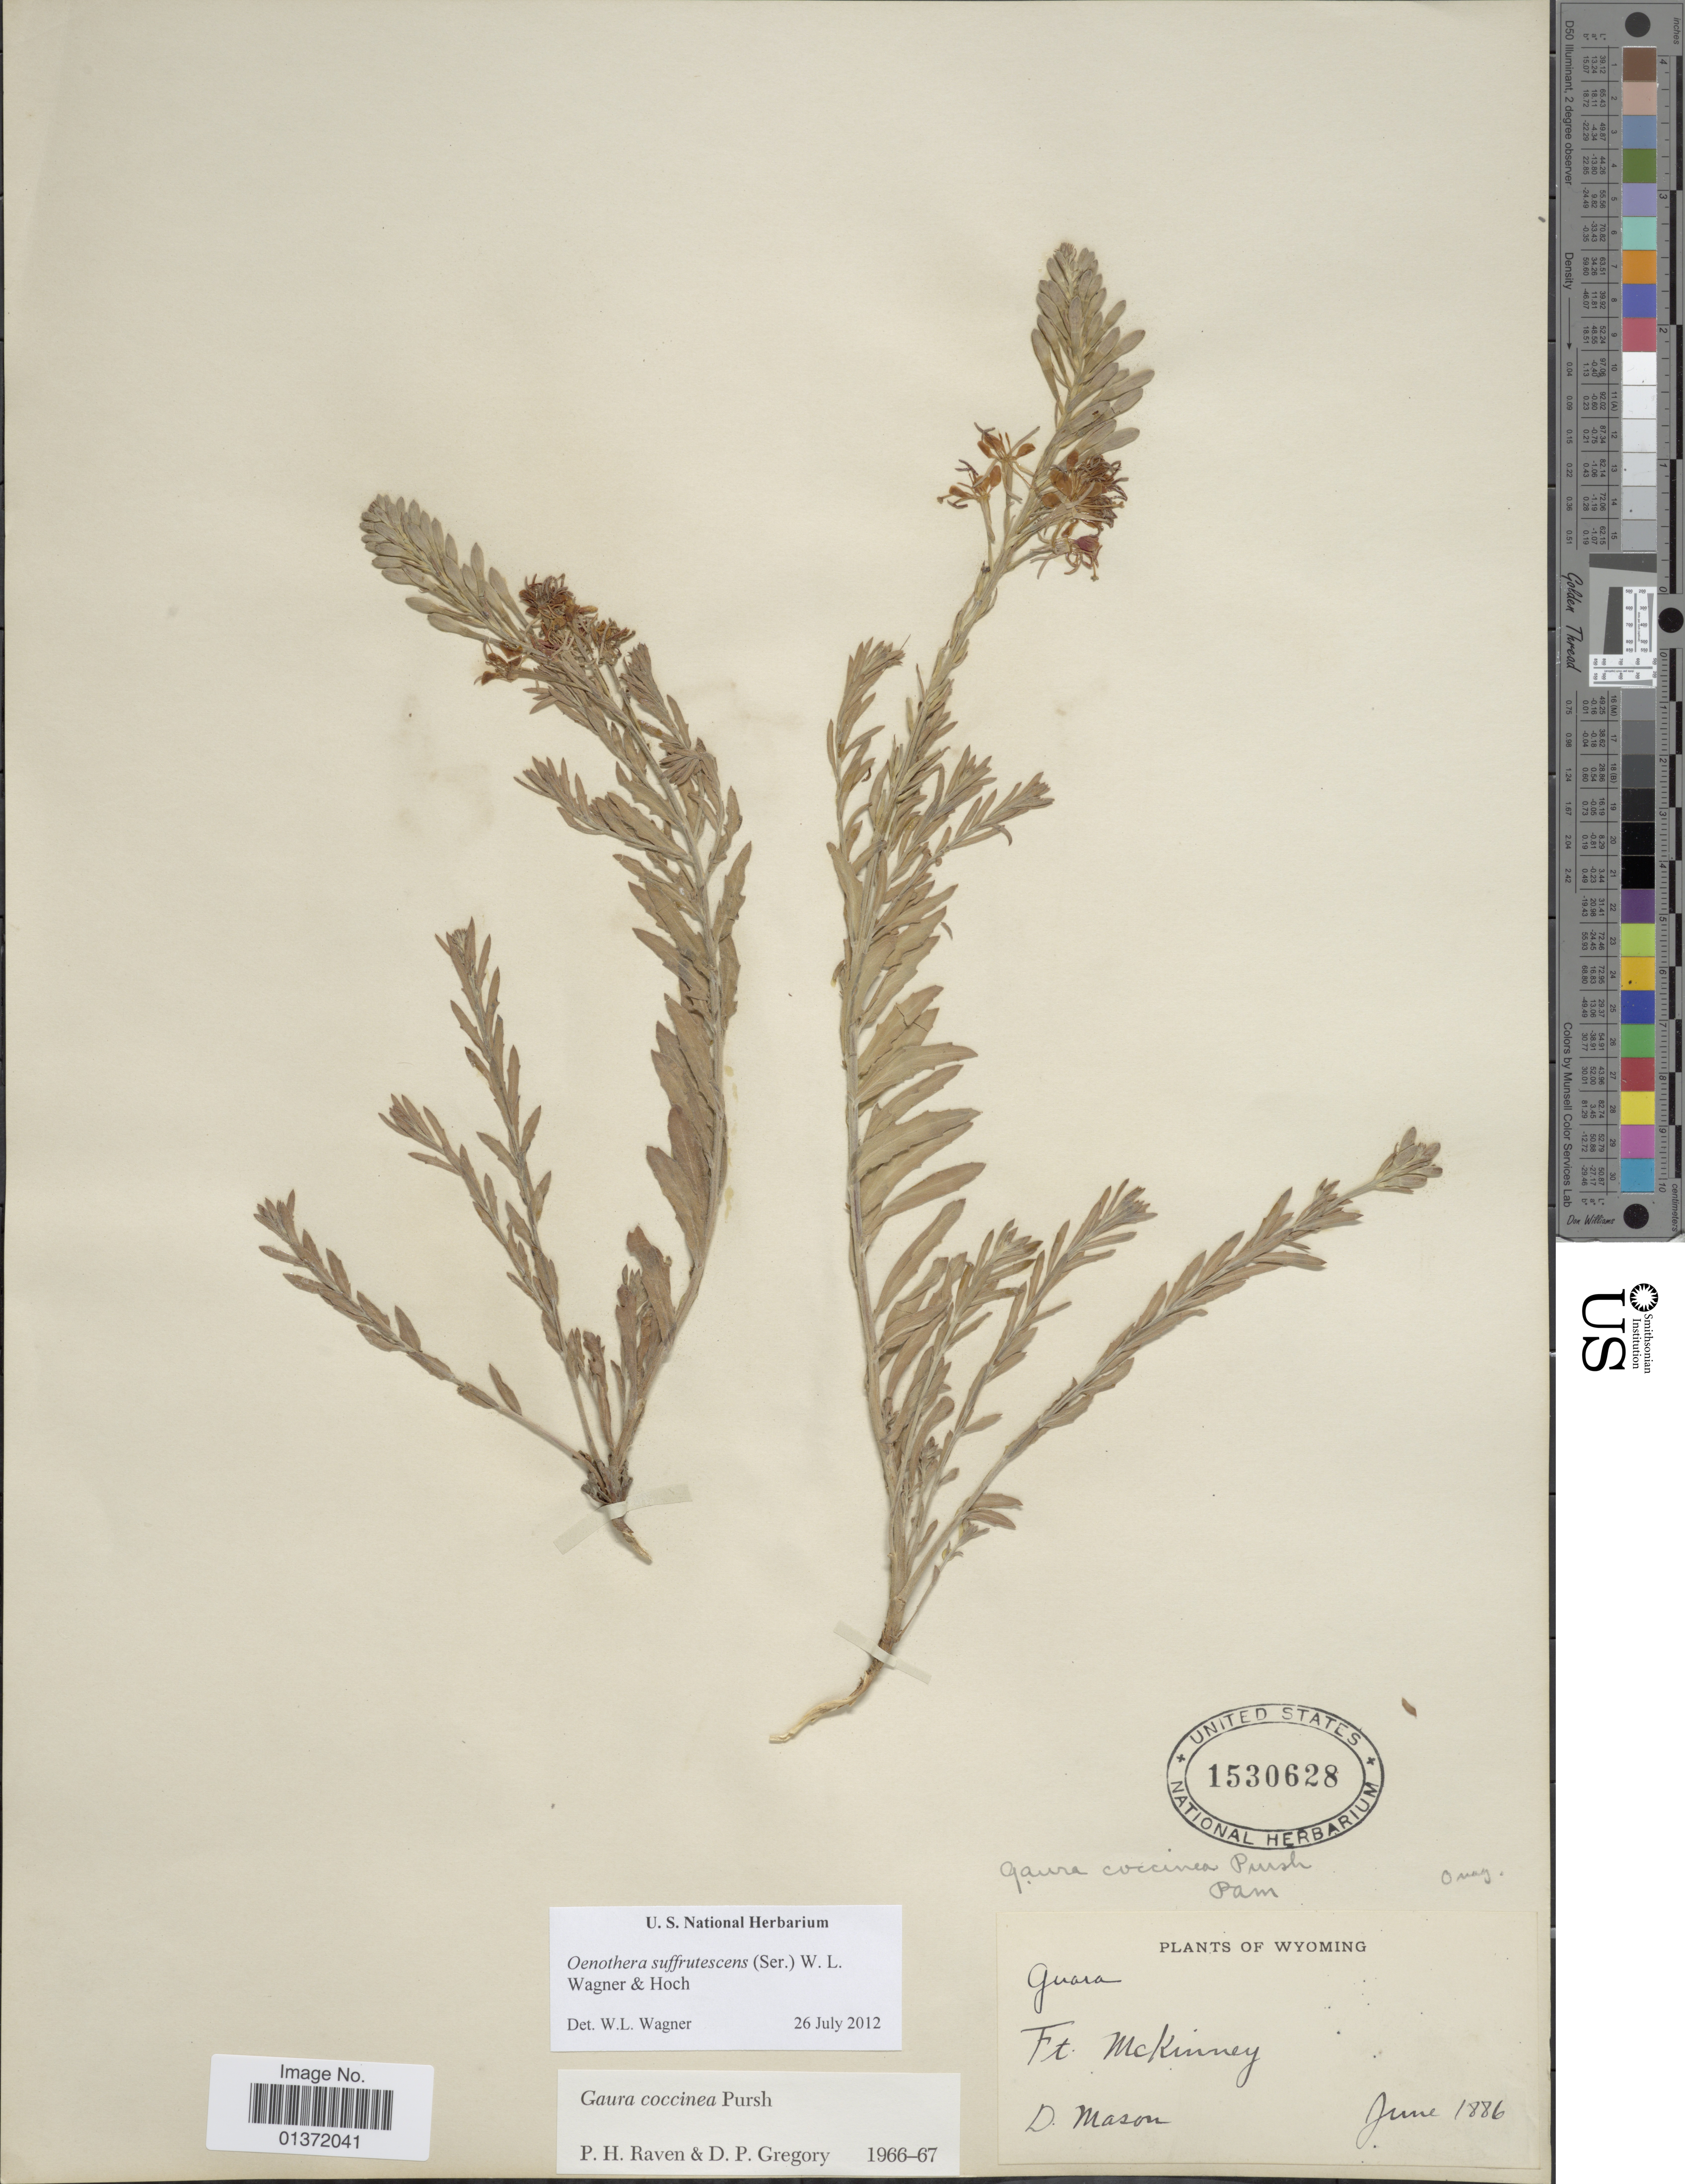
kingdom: Plantae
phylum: Tracheophyta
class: Magnoliopsida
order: Myrtales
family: Onagraceae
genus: Oenothera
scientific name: Oenothera suffrutescens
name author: (Ser.) W.L. Wagner & Hoch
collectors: D. Mason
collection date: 1886-06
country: United States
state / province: Wyoming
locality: Ft. McKinney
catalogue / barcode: US 1530628